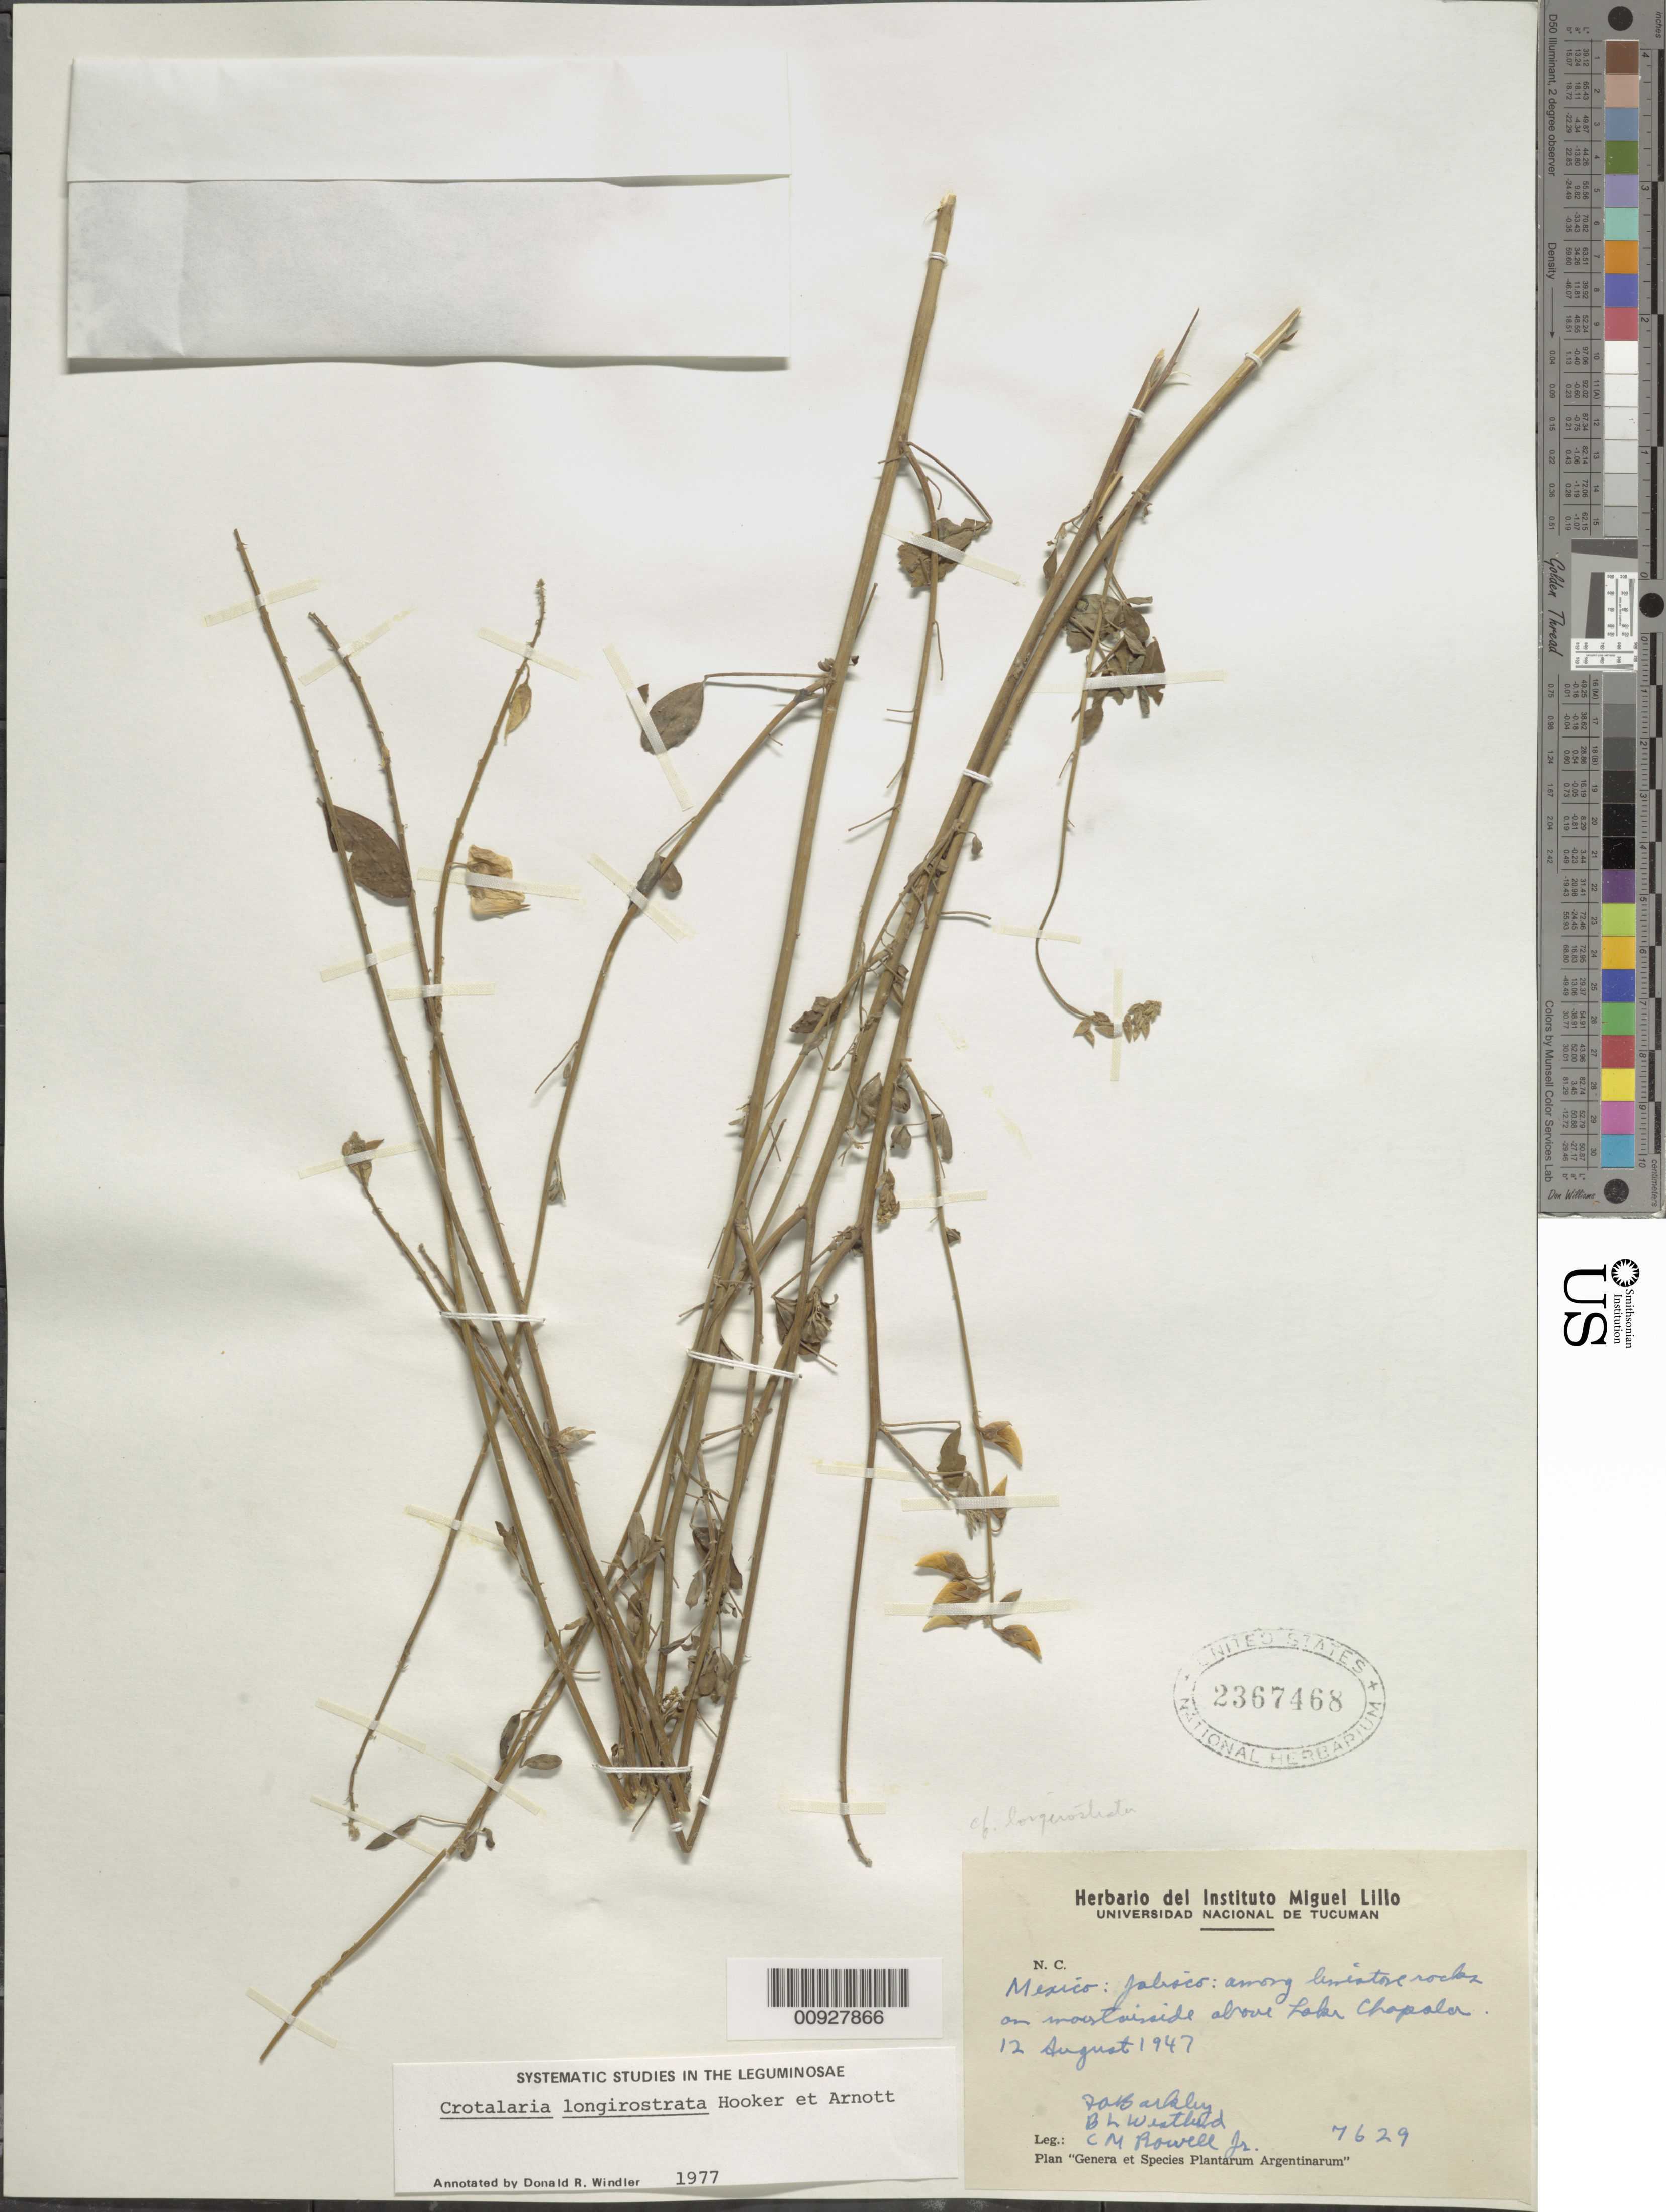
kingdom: Plantae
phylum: Tracheophyta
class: Magnoliopsida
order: Fabales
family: Fabaceae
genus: Crotalaria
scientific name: Crotalaria longirostrata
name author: Hook. & Arn.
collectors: F. A. Barkley, B. Westlund & C. M. Rowell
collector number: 7629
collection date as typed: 12 Aug 1947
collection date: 1947-08-12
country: Mexico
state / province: Jalisco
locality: Jalisco: above Lake Chapala.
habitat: Among limestone rocks on mountainside.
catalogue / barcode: US 2367468